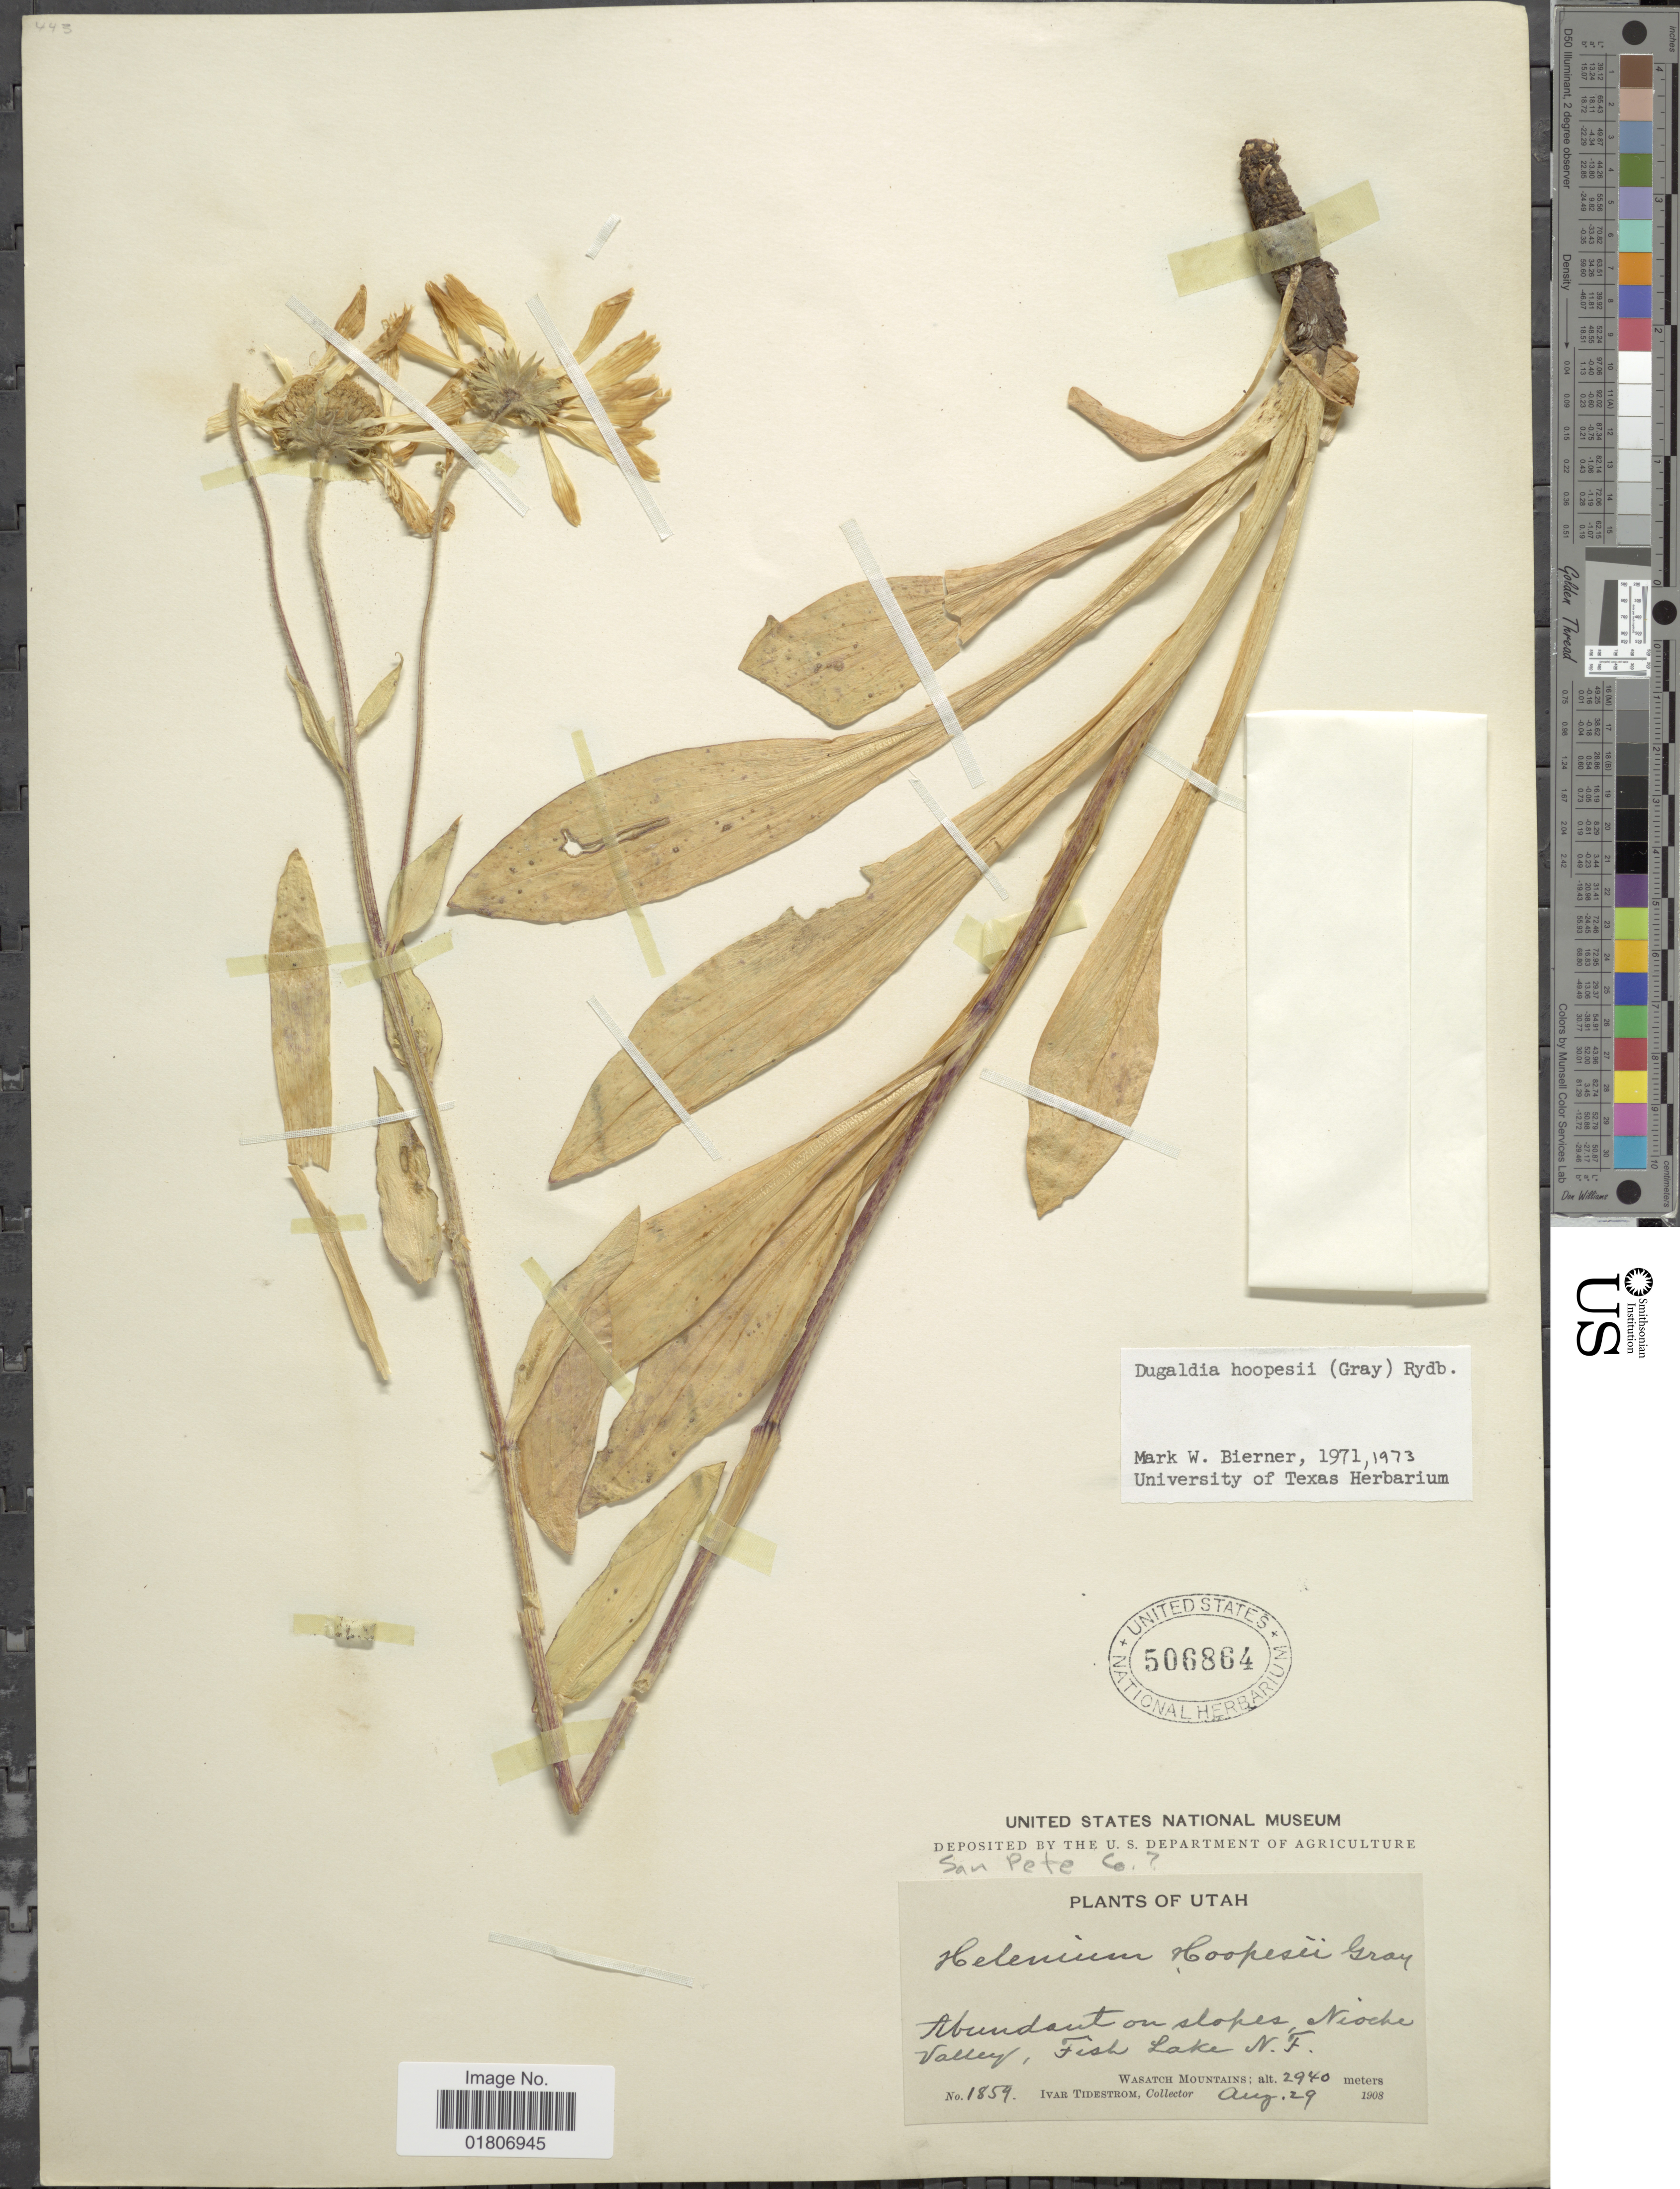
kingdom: Plantae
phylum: Tracheophyta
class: Magnoliopsida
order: Asterales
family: Asteraceae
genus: Dugaldia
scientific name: Dugaldia hoopesii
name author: (A. Gray) Rydb.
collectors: I. F. Tidestrom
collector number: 1859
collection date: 1908-08-29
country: United States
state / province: Utah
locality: Nioche Valley, Fish Lake N. F. Wasatch Mountains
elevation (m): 2940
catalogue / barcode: US 506864